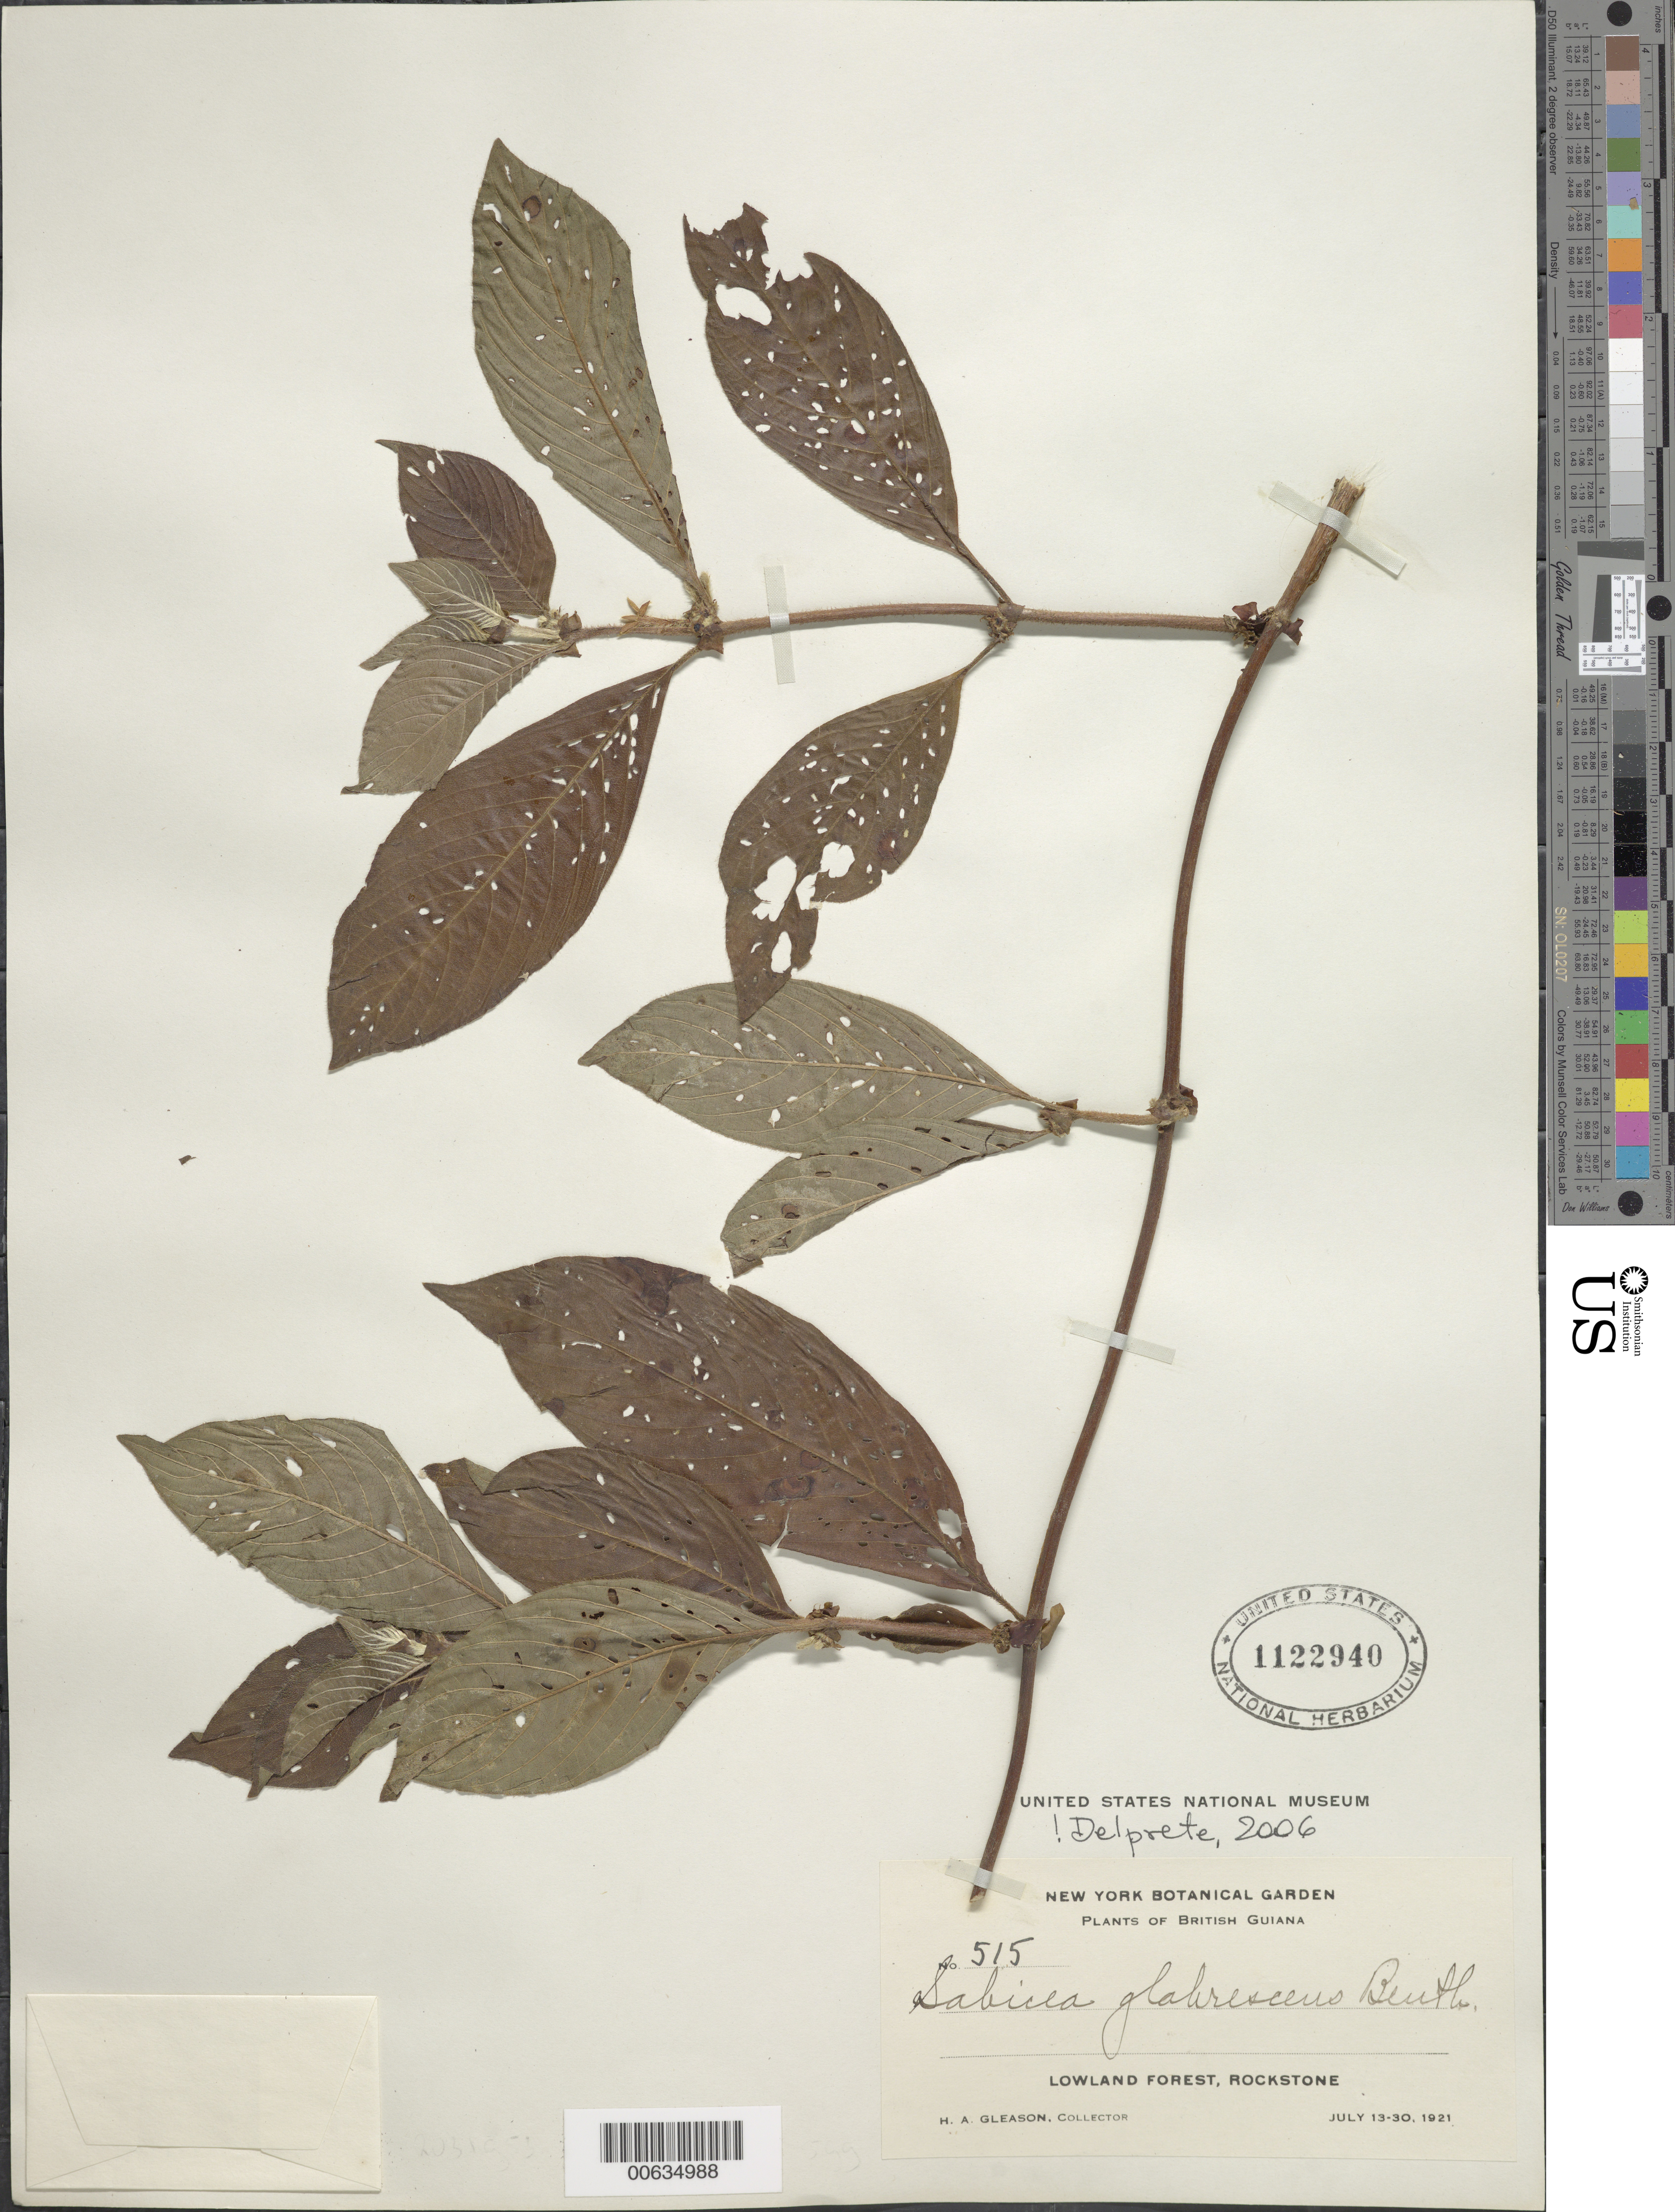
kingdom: Plantae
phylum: Tracheophyta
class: Magnoliopsida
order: Gentianales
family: Rubiaceae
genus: Sabicea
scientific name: Sabicea glabrescens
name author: Benth.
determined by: Delprete, P. G., Herb. de Guyane Cay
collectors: H. A. Gleason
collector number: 515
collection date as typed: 13-Jul-21 to 30-Jul-21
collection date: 1921-07-13/1921-07-30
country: Guyana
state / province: U. Demerara-Berbice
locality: Rockstone, in and about the village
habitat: Lowland forest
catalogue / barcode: US 1122940